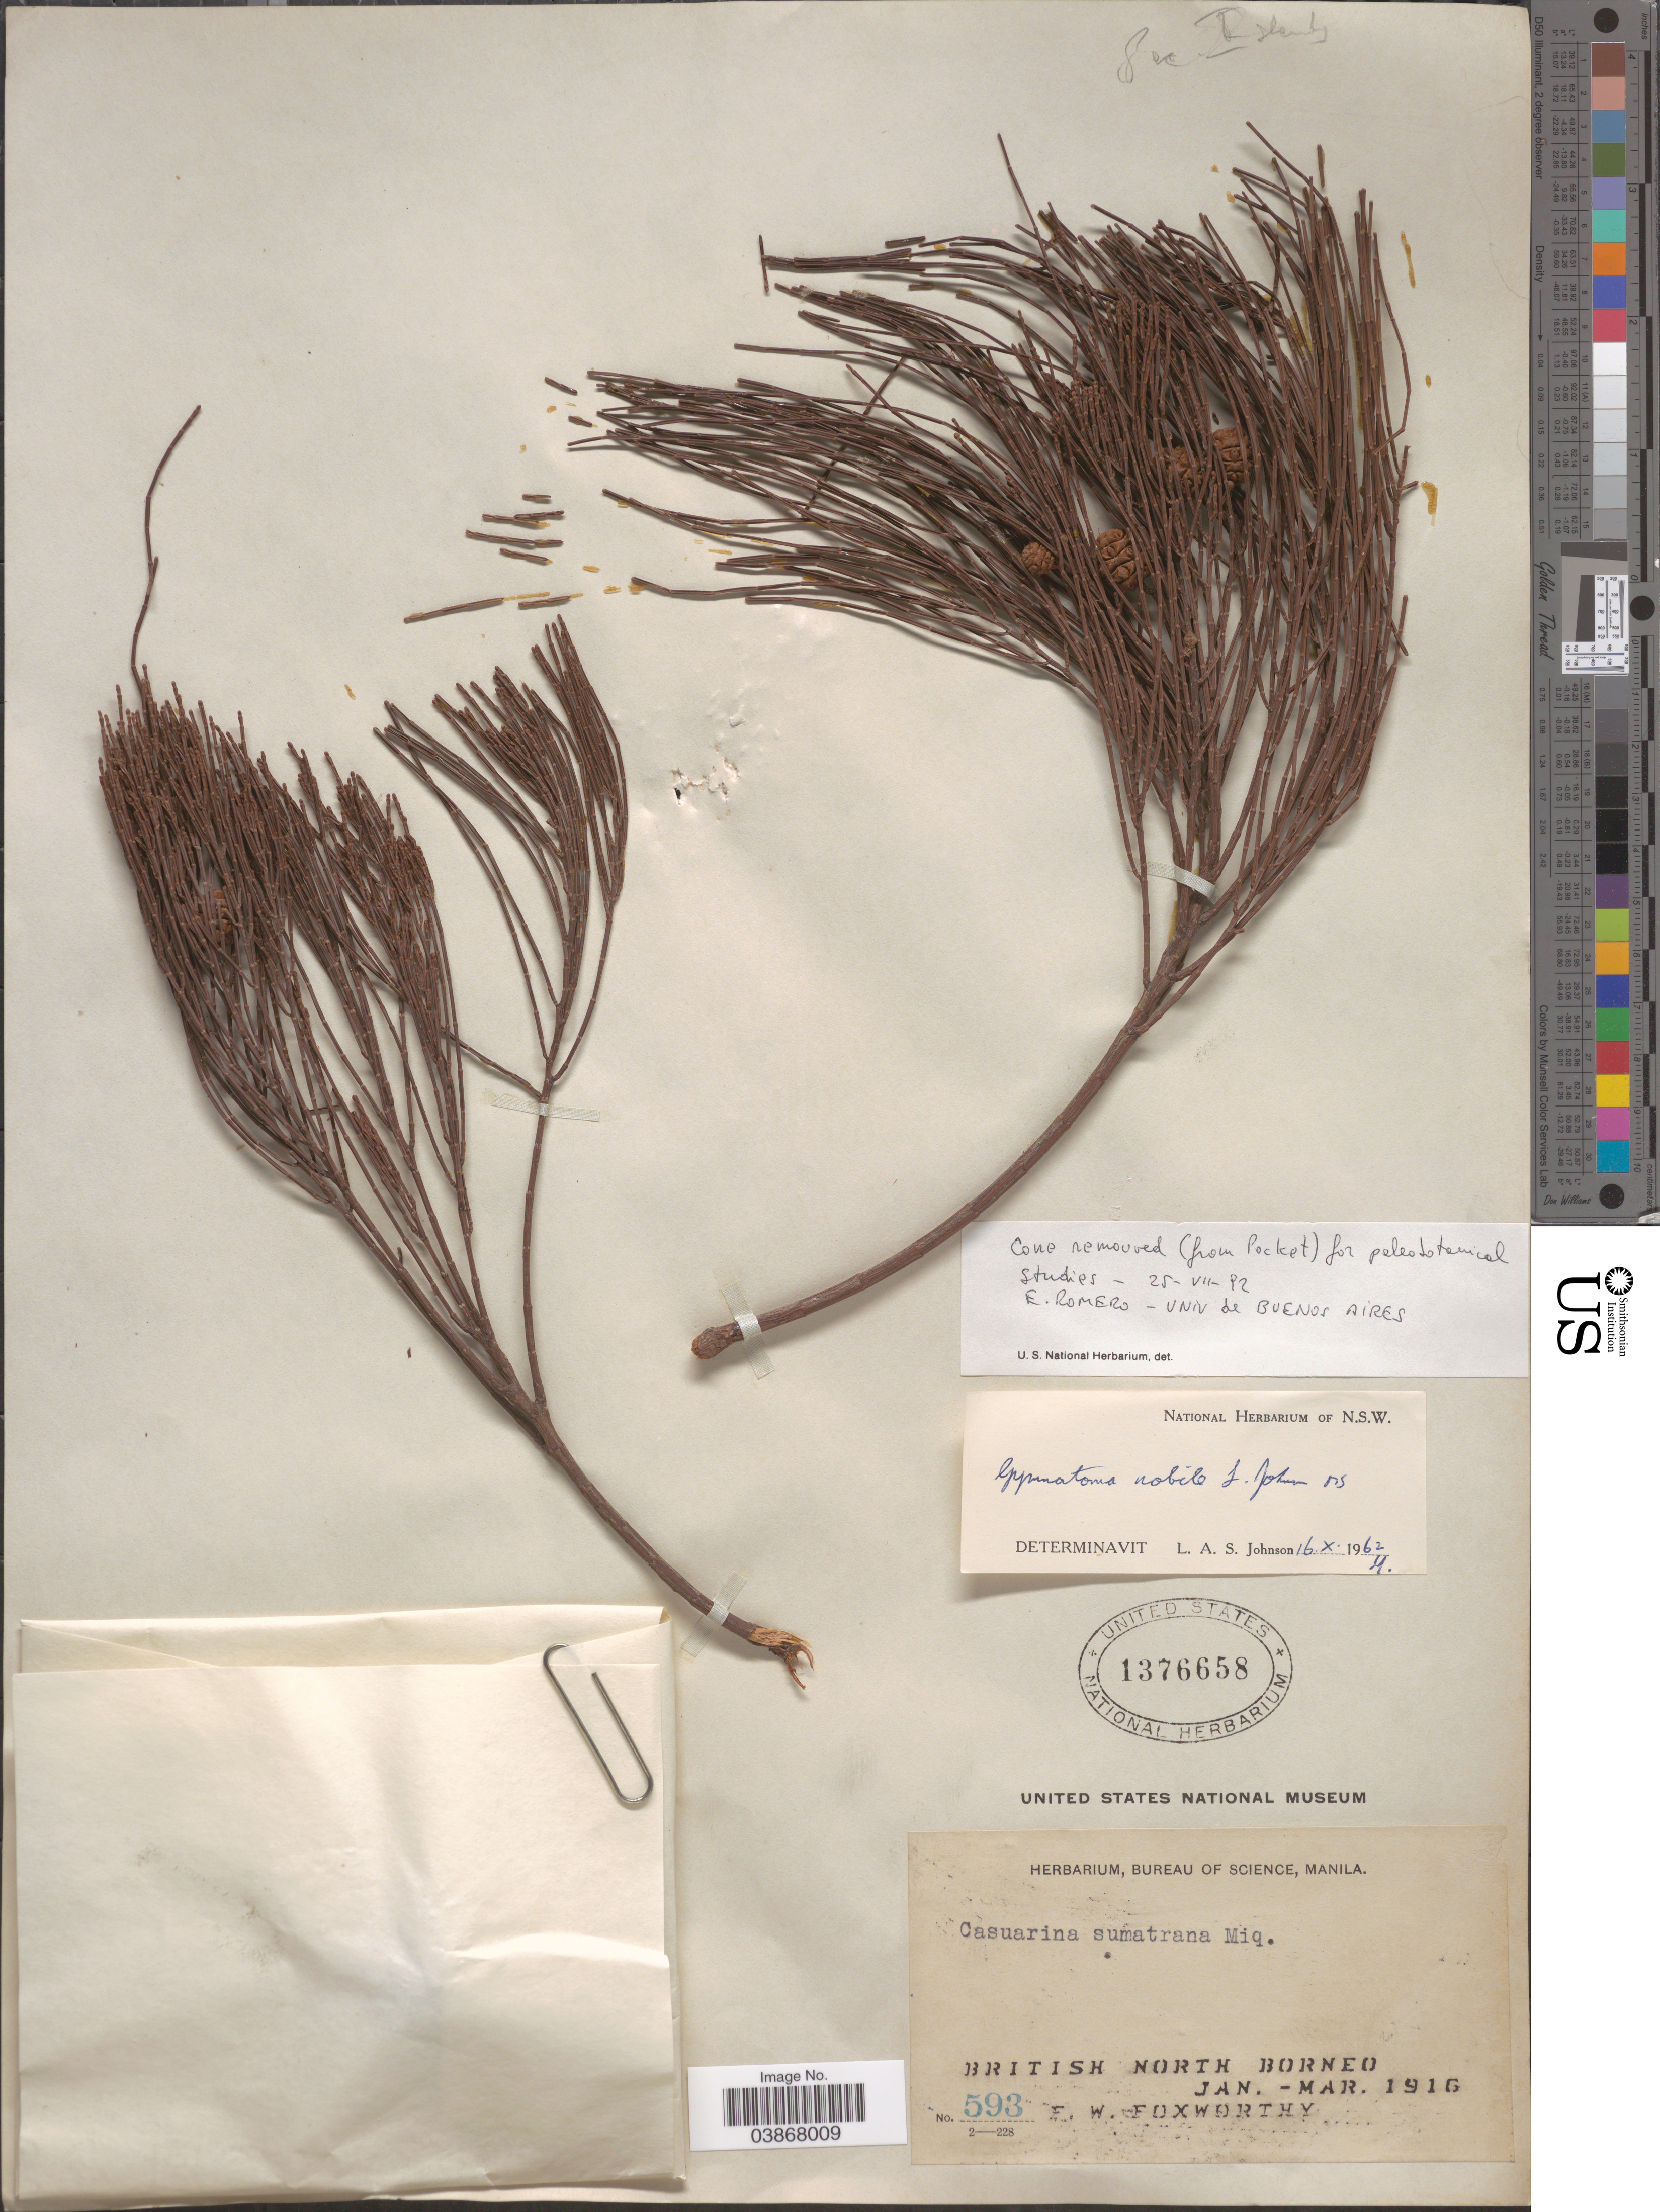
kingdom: Plantae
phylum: Tracheophyta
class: Magnoliopsida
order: Fagales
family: Casuarinaceae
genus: Gymnostoma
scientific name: Gymnostoma nobile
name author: (Whitmore) L.A.S. Johnson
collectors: F. W. Foxworthy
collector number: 593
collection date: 1916-01/1916-03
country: Malaysia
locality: British North Borneo.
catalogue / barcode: US 1376658